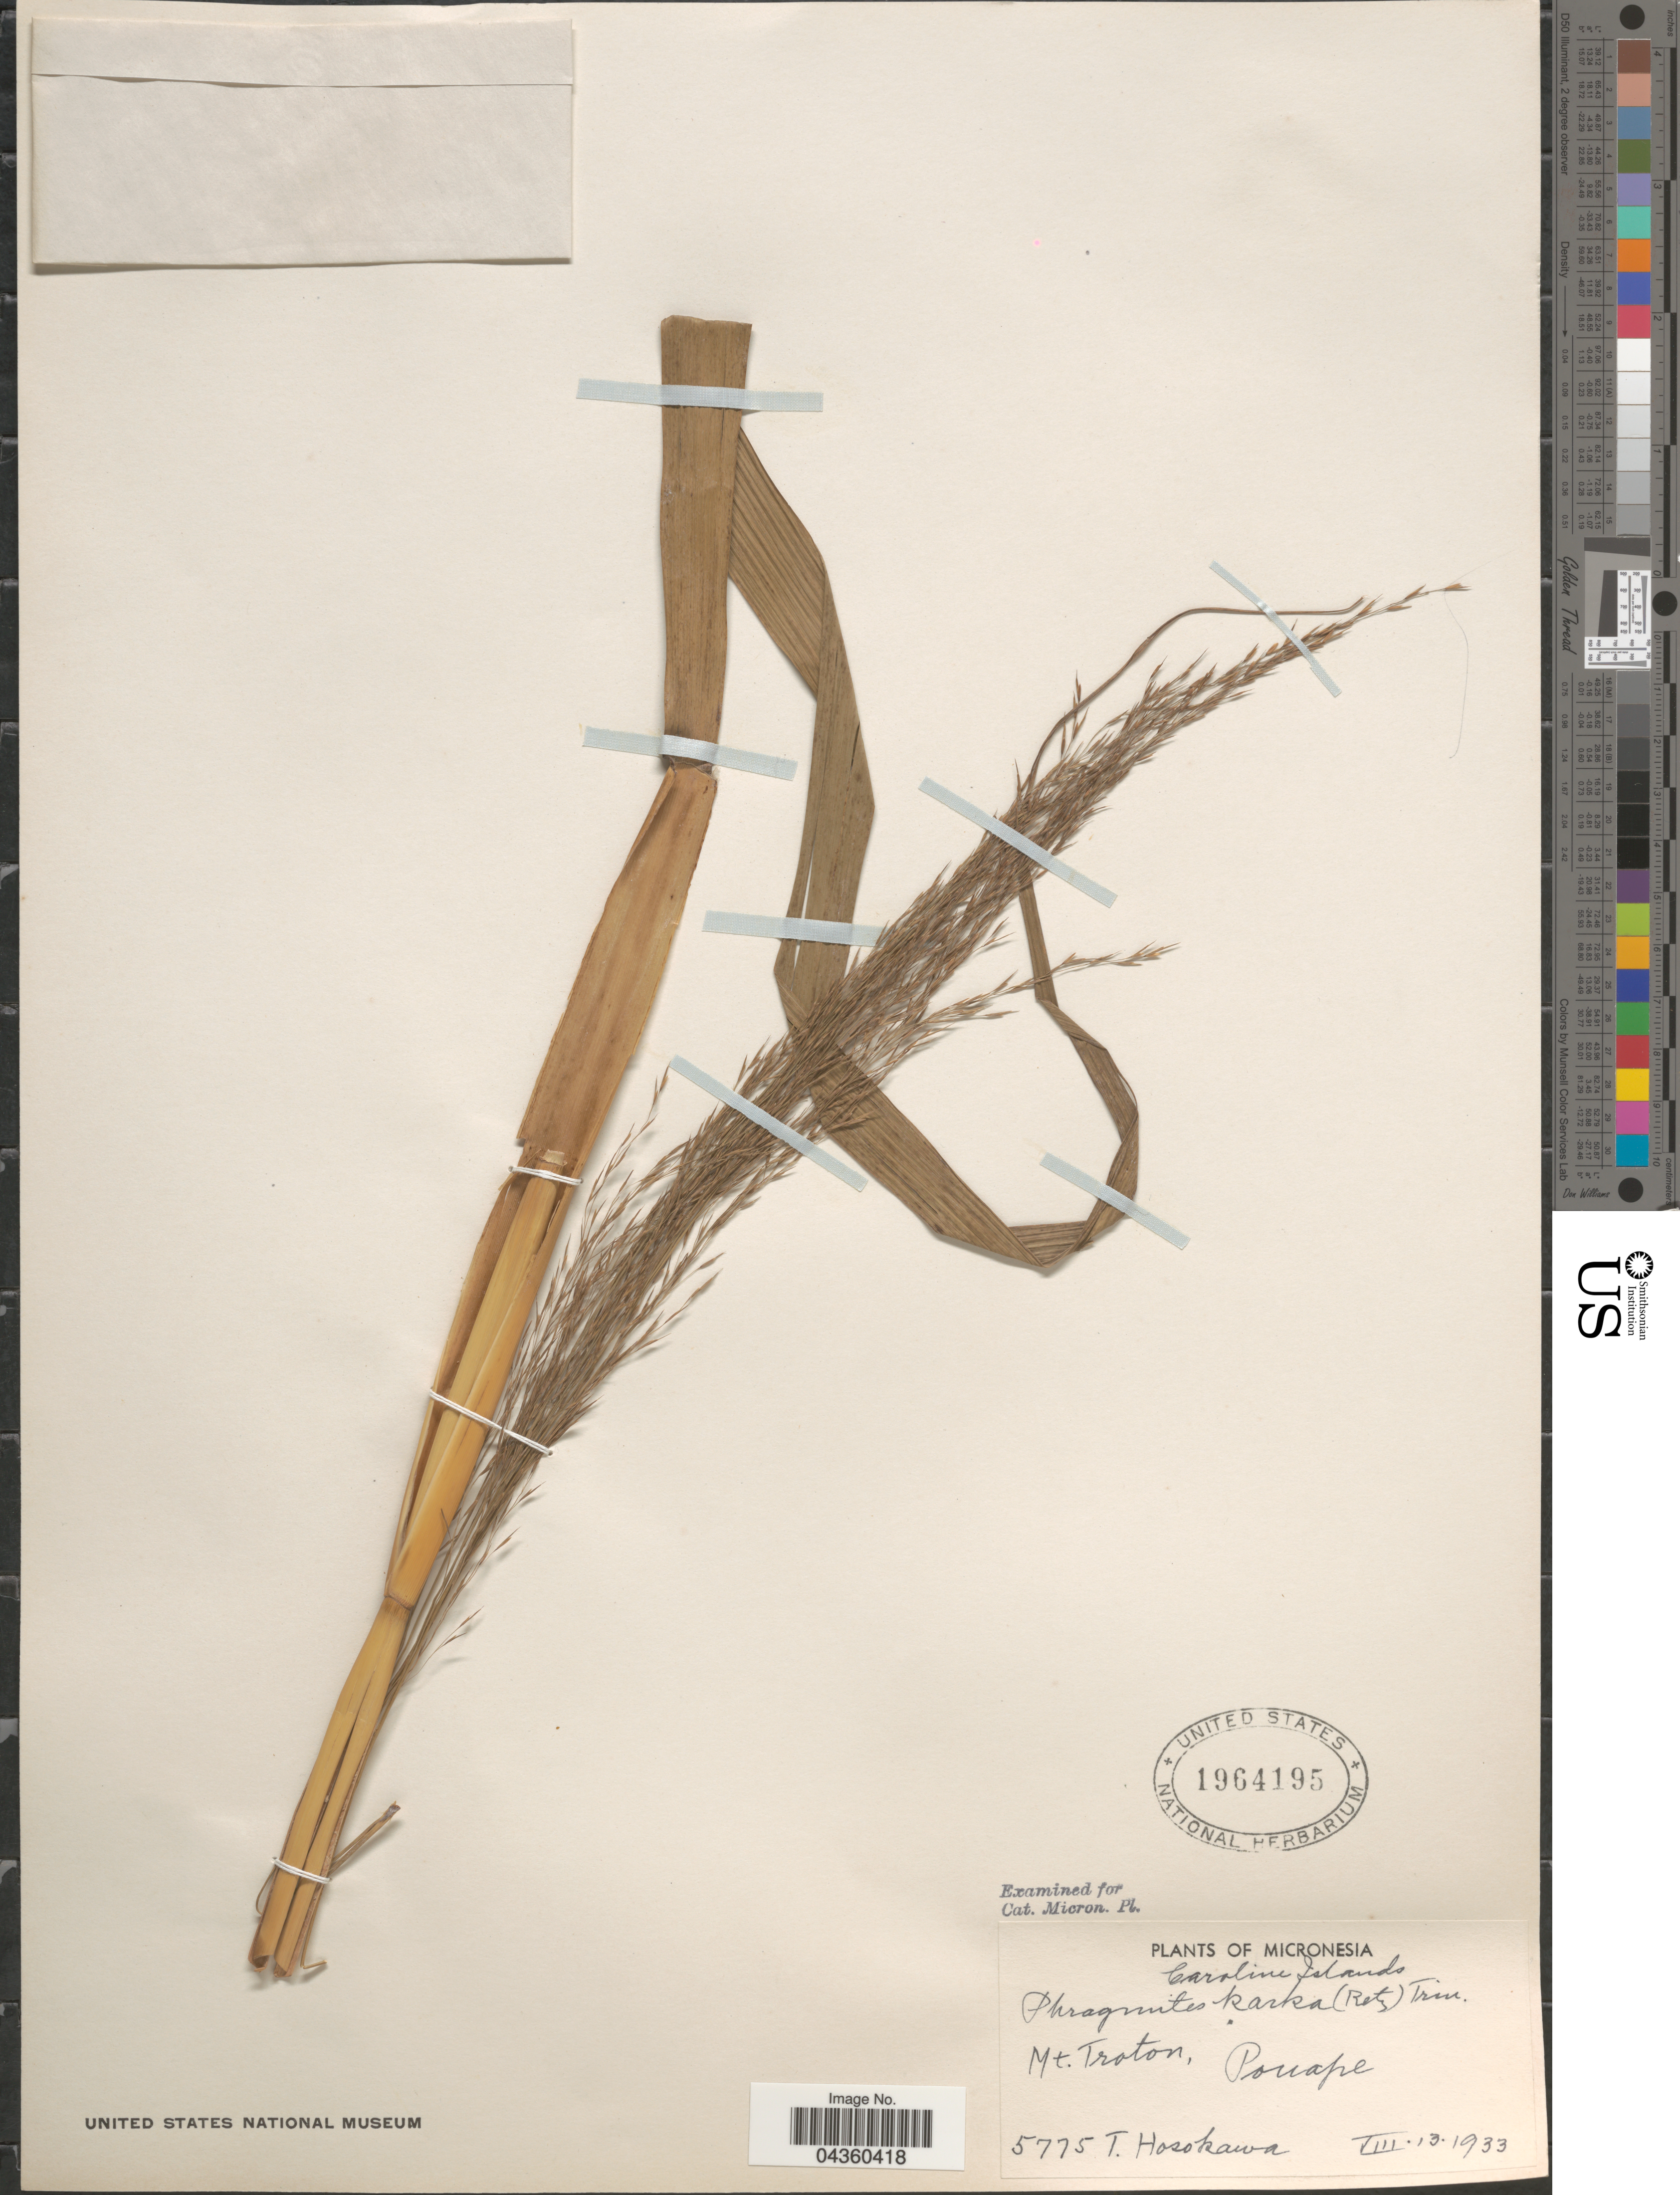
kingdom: Plantae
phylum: Tracheophyta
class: Liliopsida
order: Poales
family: Poaceae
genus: Phragmites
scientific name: Phragmites karka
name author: (Retz.) Trin. ex Steud.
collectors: T. Hosokawa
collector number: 5775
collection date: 1933-08-03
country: Micronesia, Federated States of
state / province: Pohnpei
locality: Micronesia. Caroline Islands. Mt. Troton, Ponape.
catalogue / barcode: US 1964195